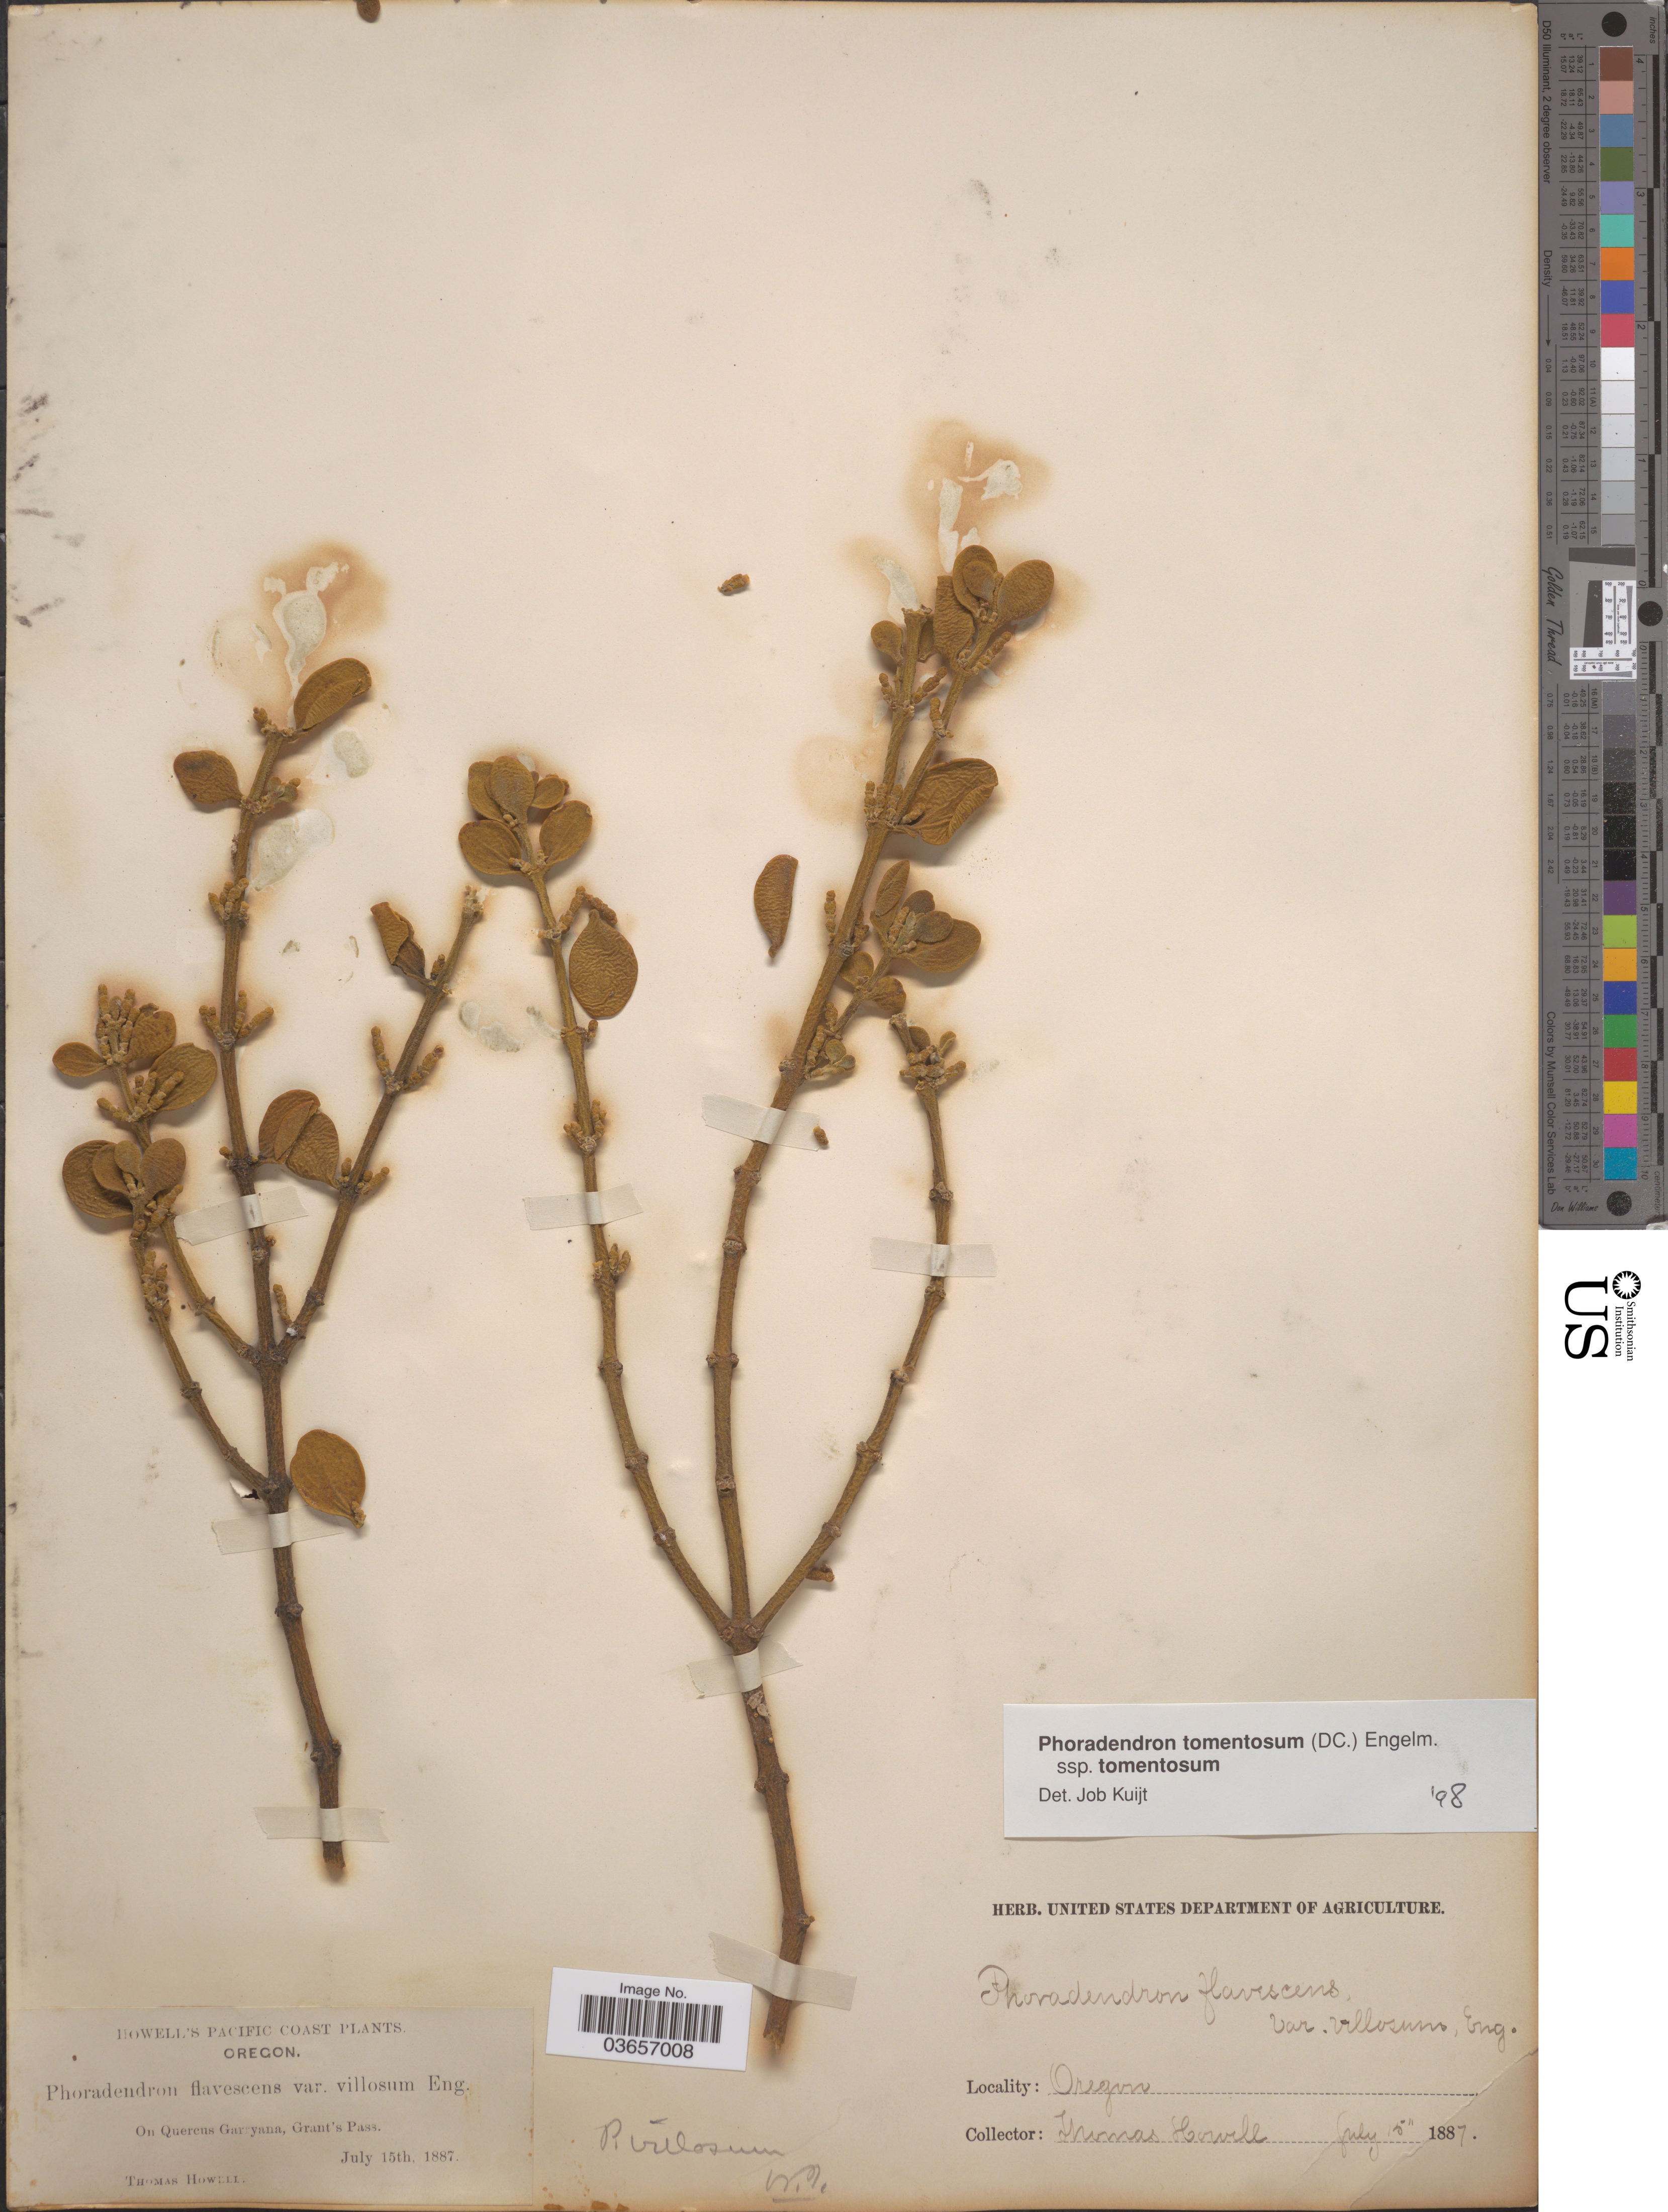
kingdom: Plantae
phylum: Tracheophyta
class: Magnoliopsida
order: Santalales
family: Viscaceae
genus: Phoradendron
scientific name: Phoradendron sp.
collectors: T. Howell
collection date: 1887-07-15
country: United States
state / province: Oregon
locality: Pacific Coast. Grant's Pass.